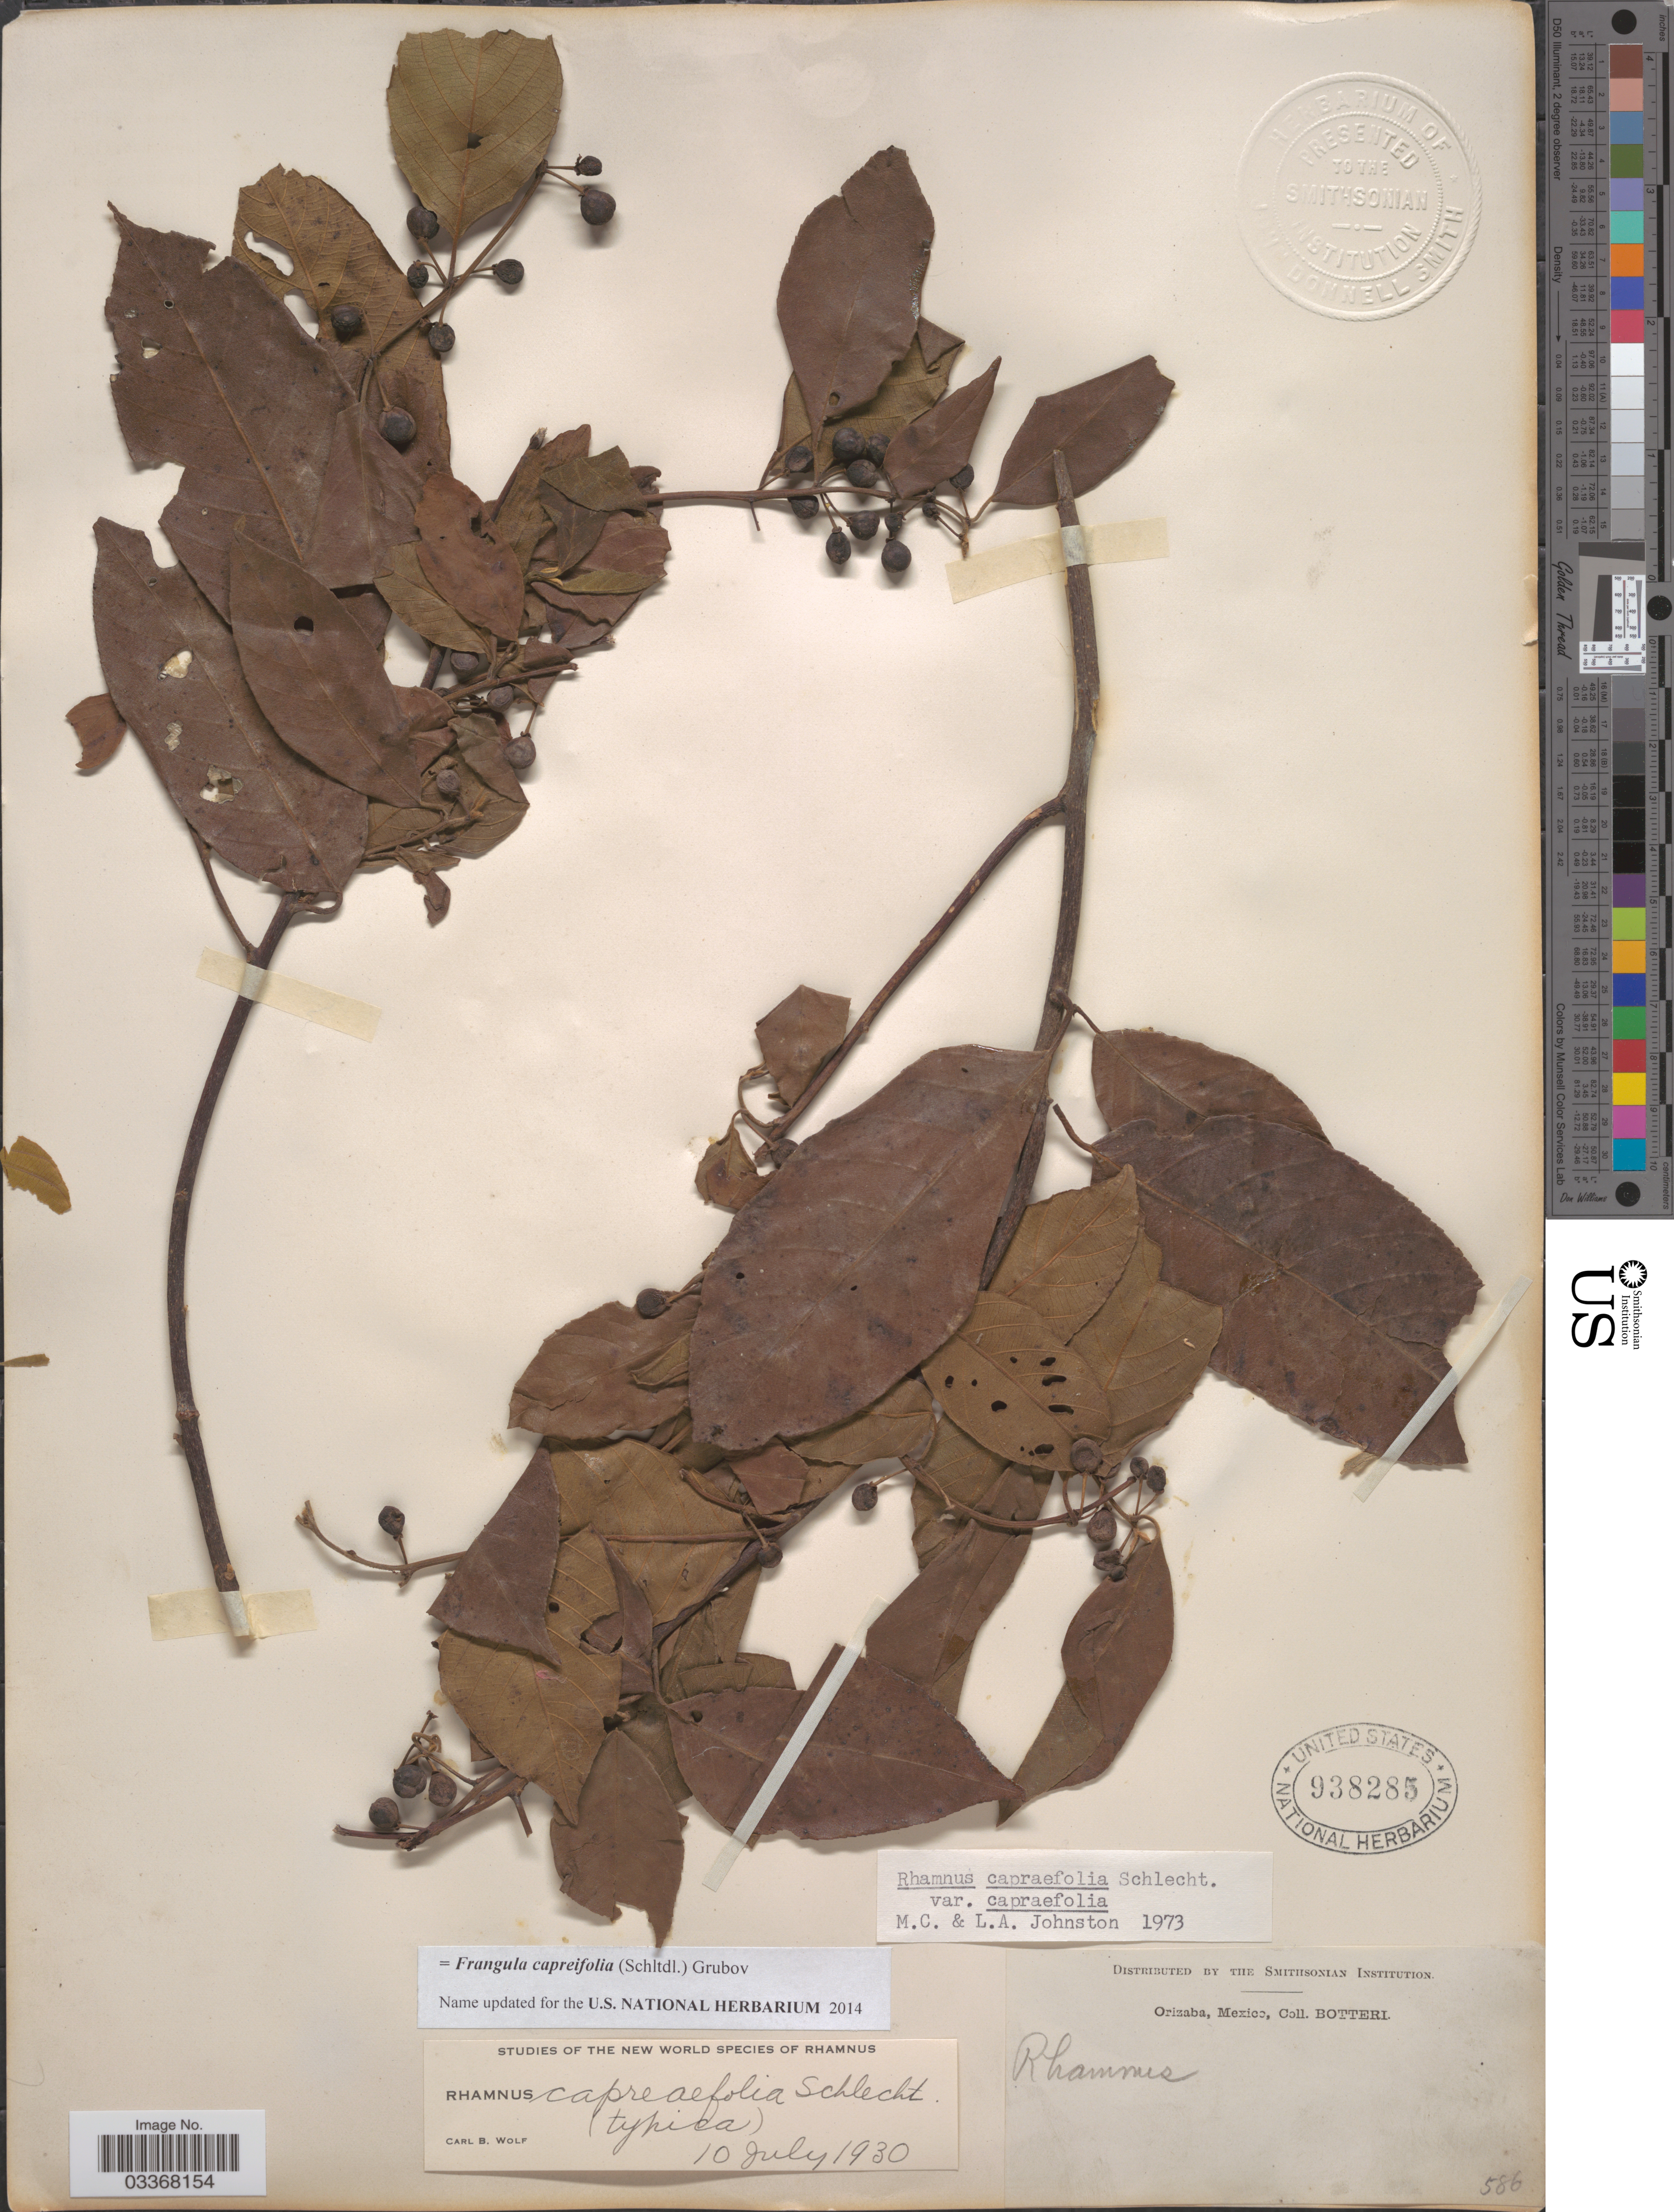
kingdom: Plantae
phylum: Tracheophyta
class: Magnoliopsida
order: Rosales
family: Rhamnaceae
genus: Frangula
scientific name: Frangula capreifolia var. capreifolia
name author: (Schltdl.) Grubov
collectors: -. Botteri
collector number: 586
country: Mexico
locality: Orizaba.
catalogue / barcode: US 938285